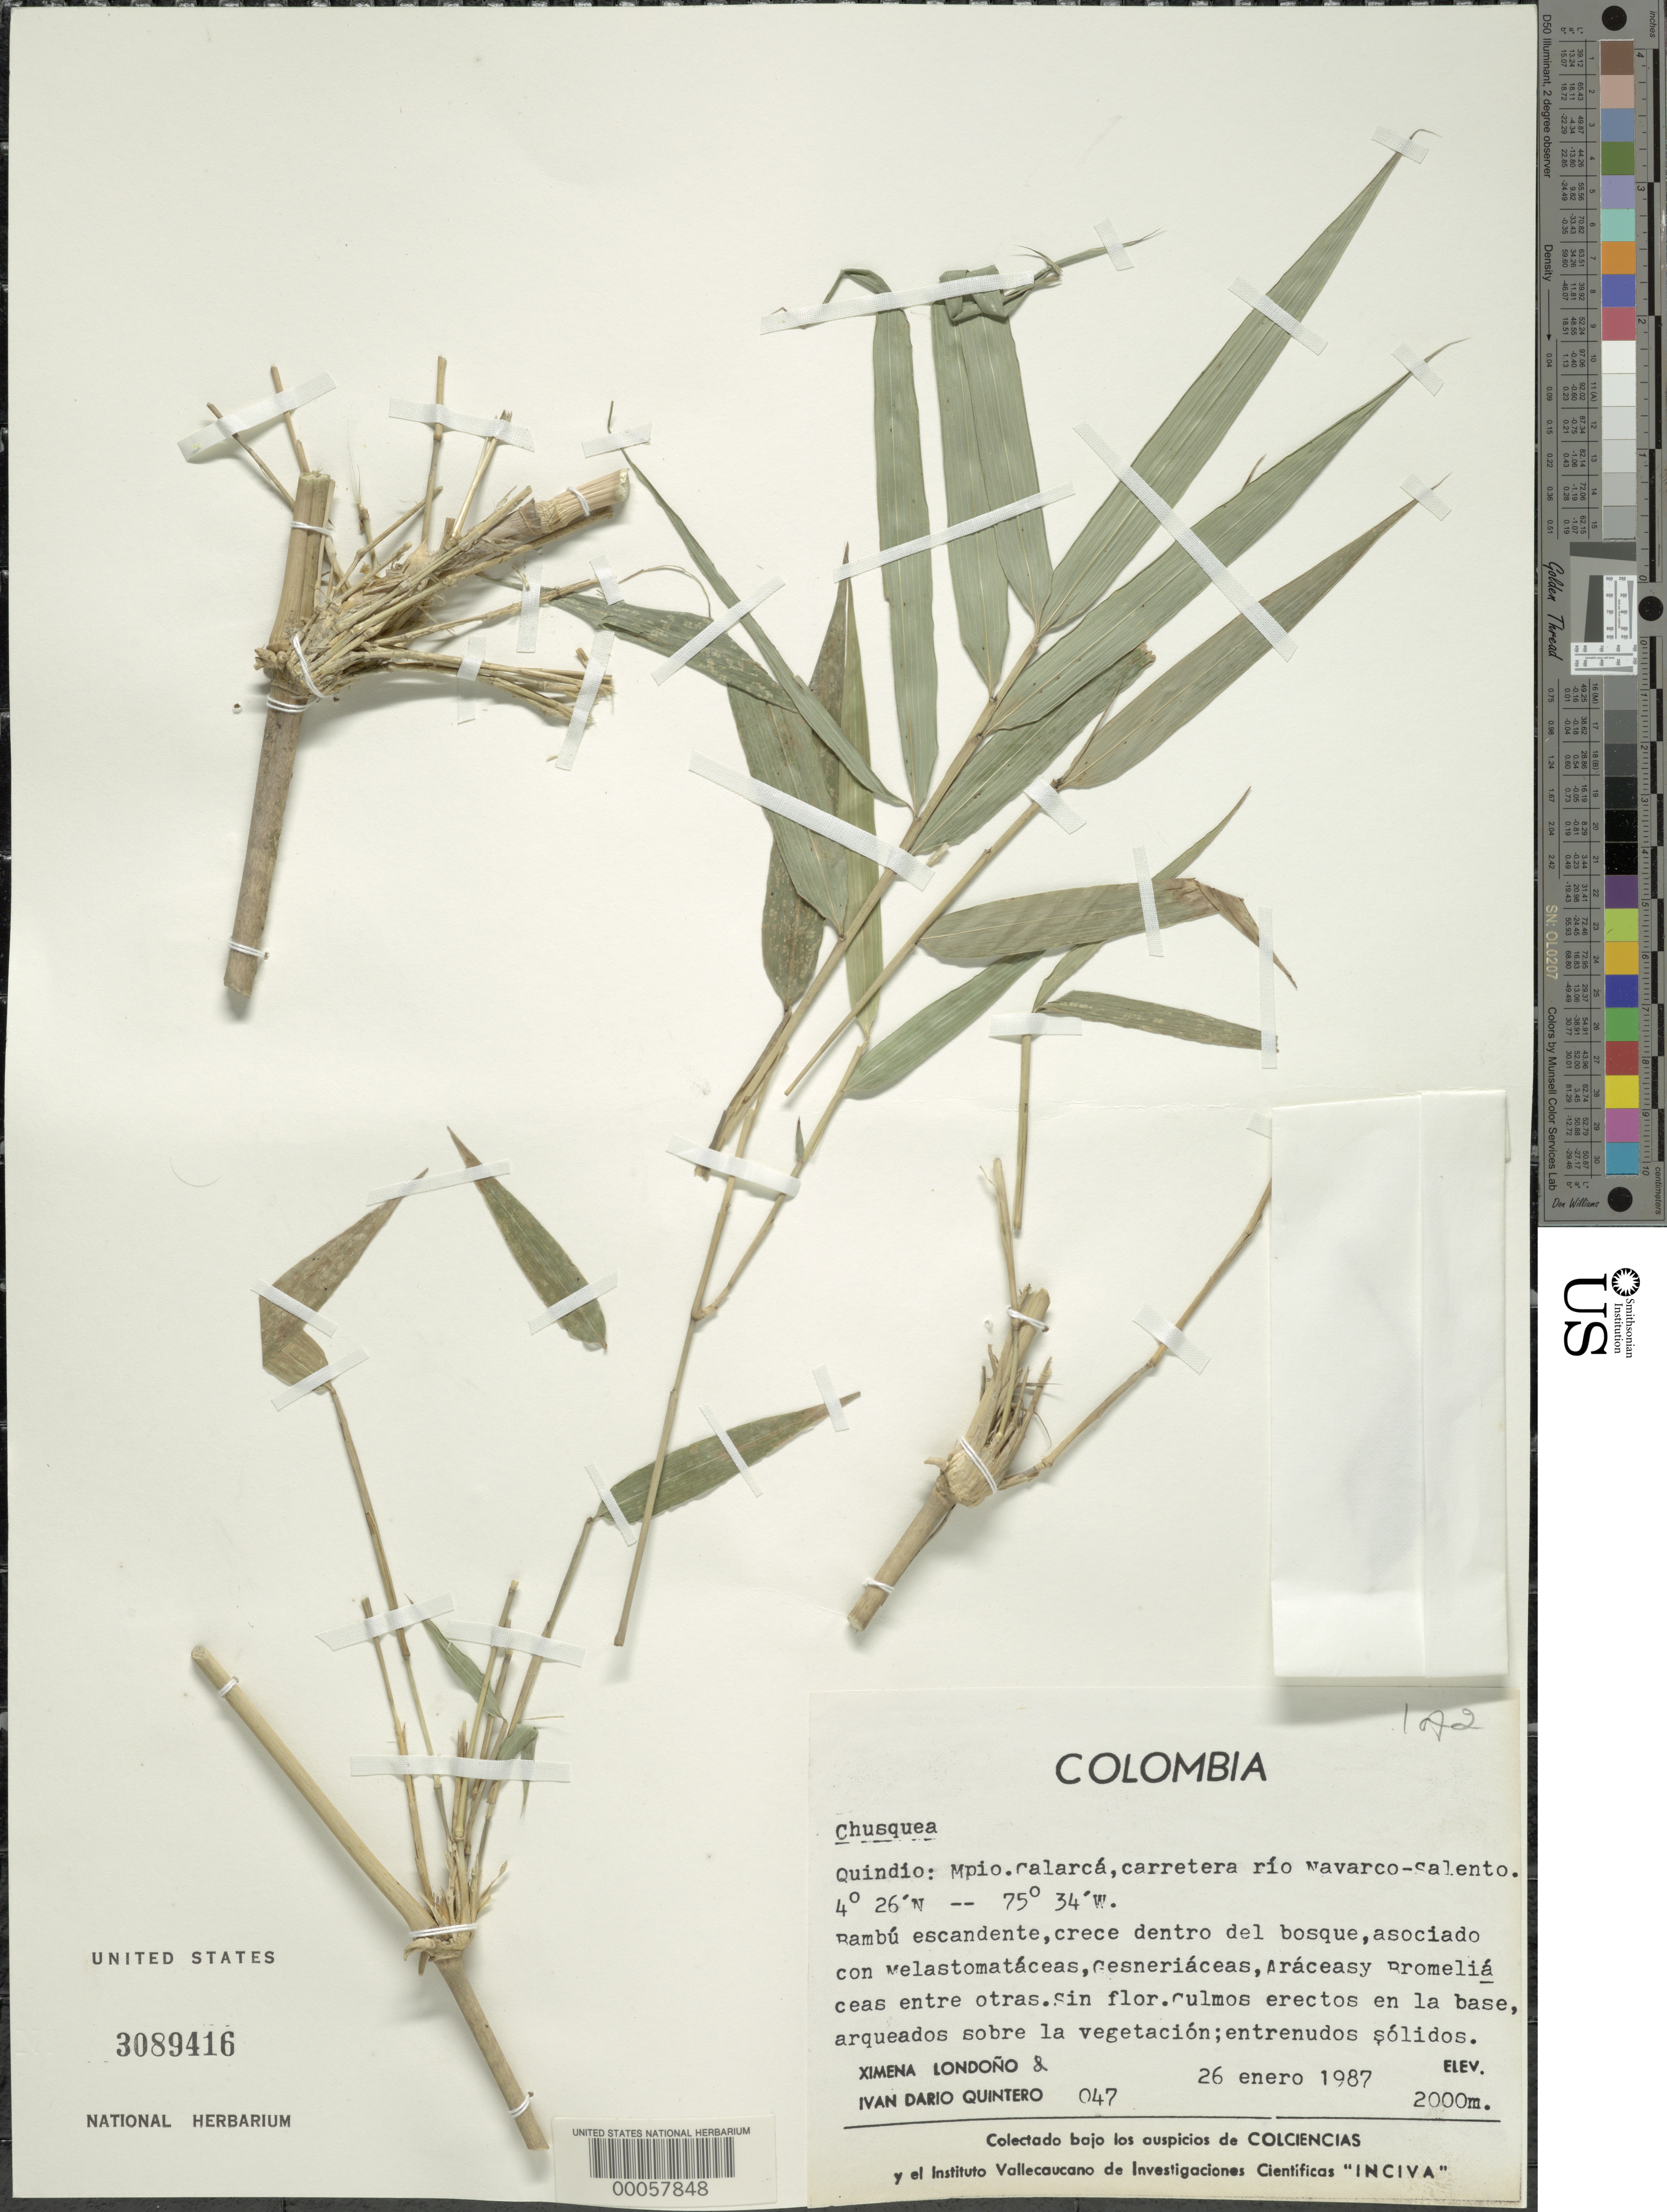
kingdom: Plantae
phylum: Tracheophyta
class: Liliopsida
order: Poales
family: Poaceae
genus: Chusquea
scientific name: Chusquea sp.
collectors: X. Londoño & I. Quintero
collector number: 047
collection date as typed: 26 Jan 1987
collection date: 1987-01-26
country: Colombia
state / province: Quindío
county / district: Calarcá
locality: Mun. calarca, Rio navarco-Salento road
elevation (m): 2000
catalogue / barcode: US 3089416